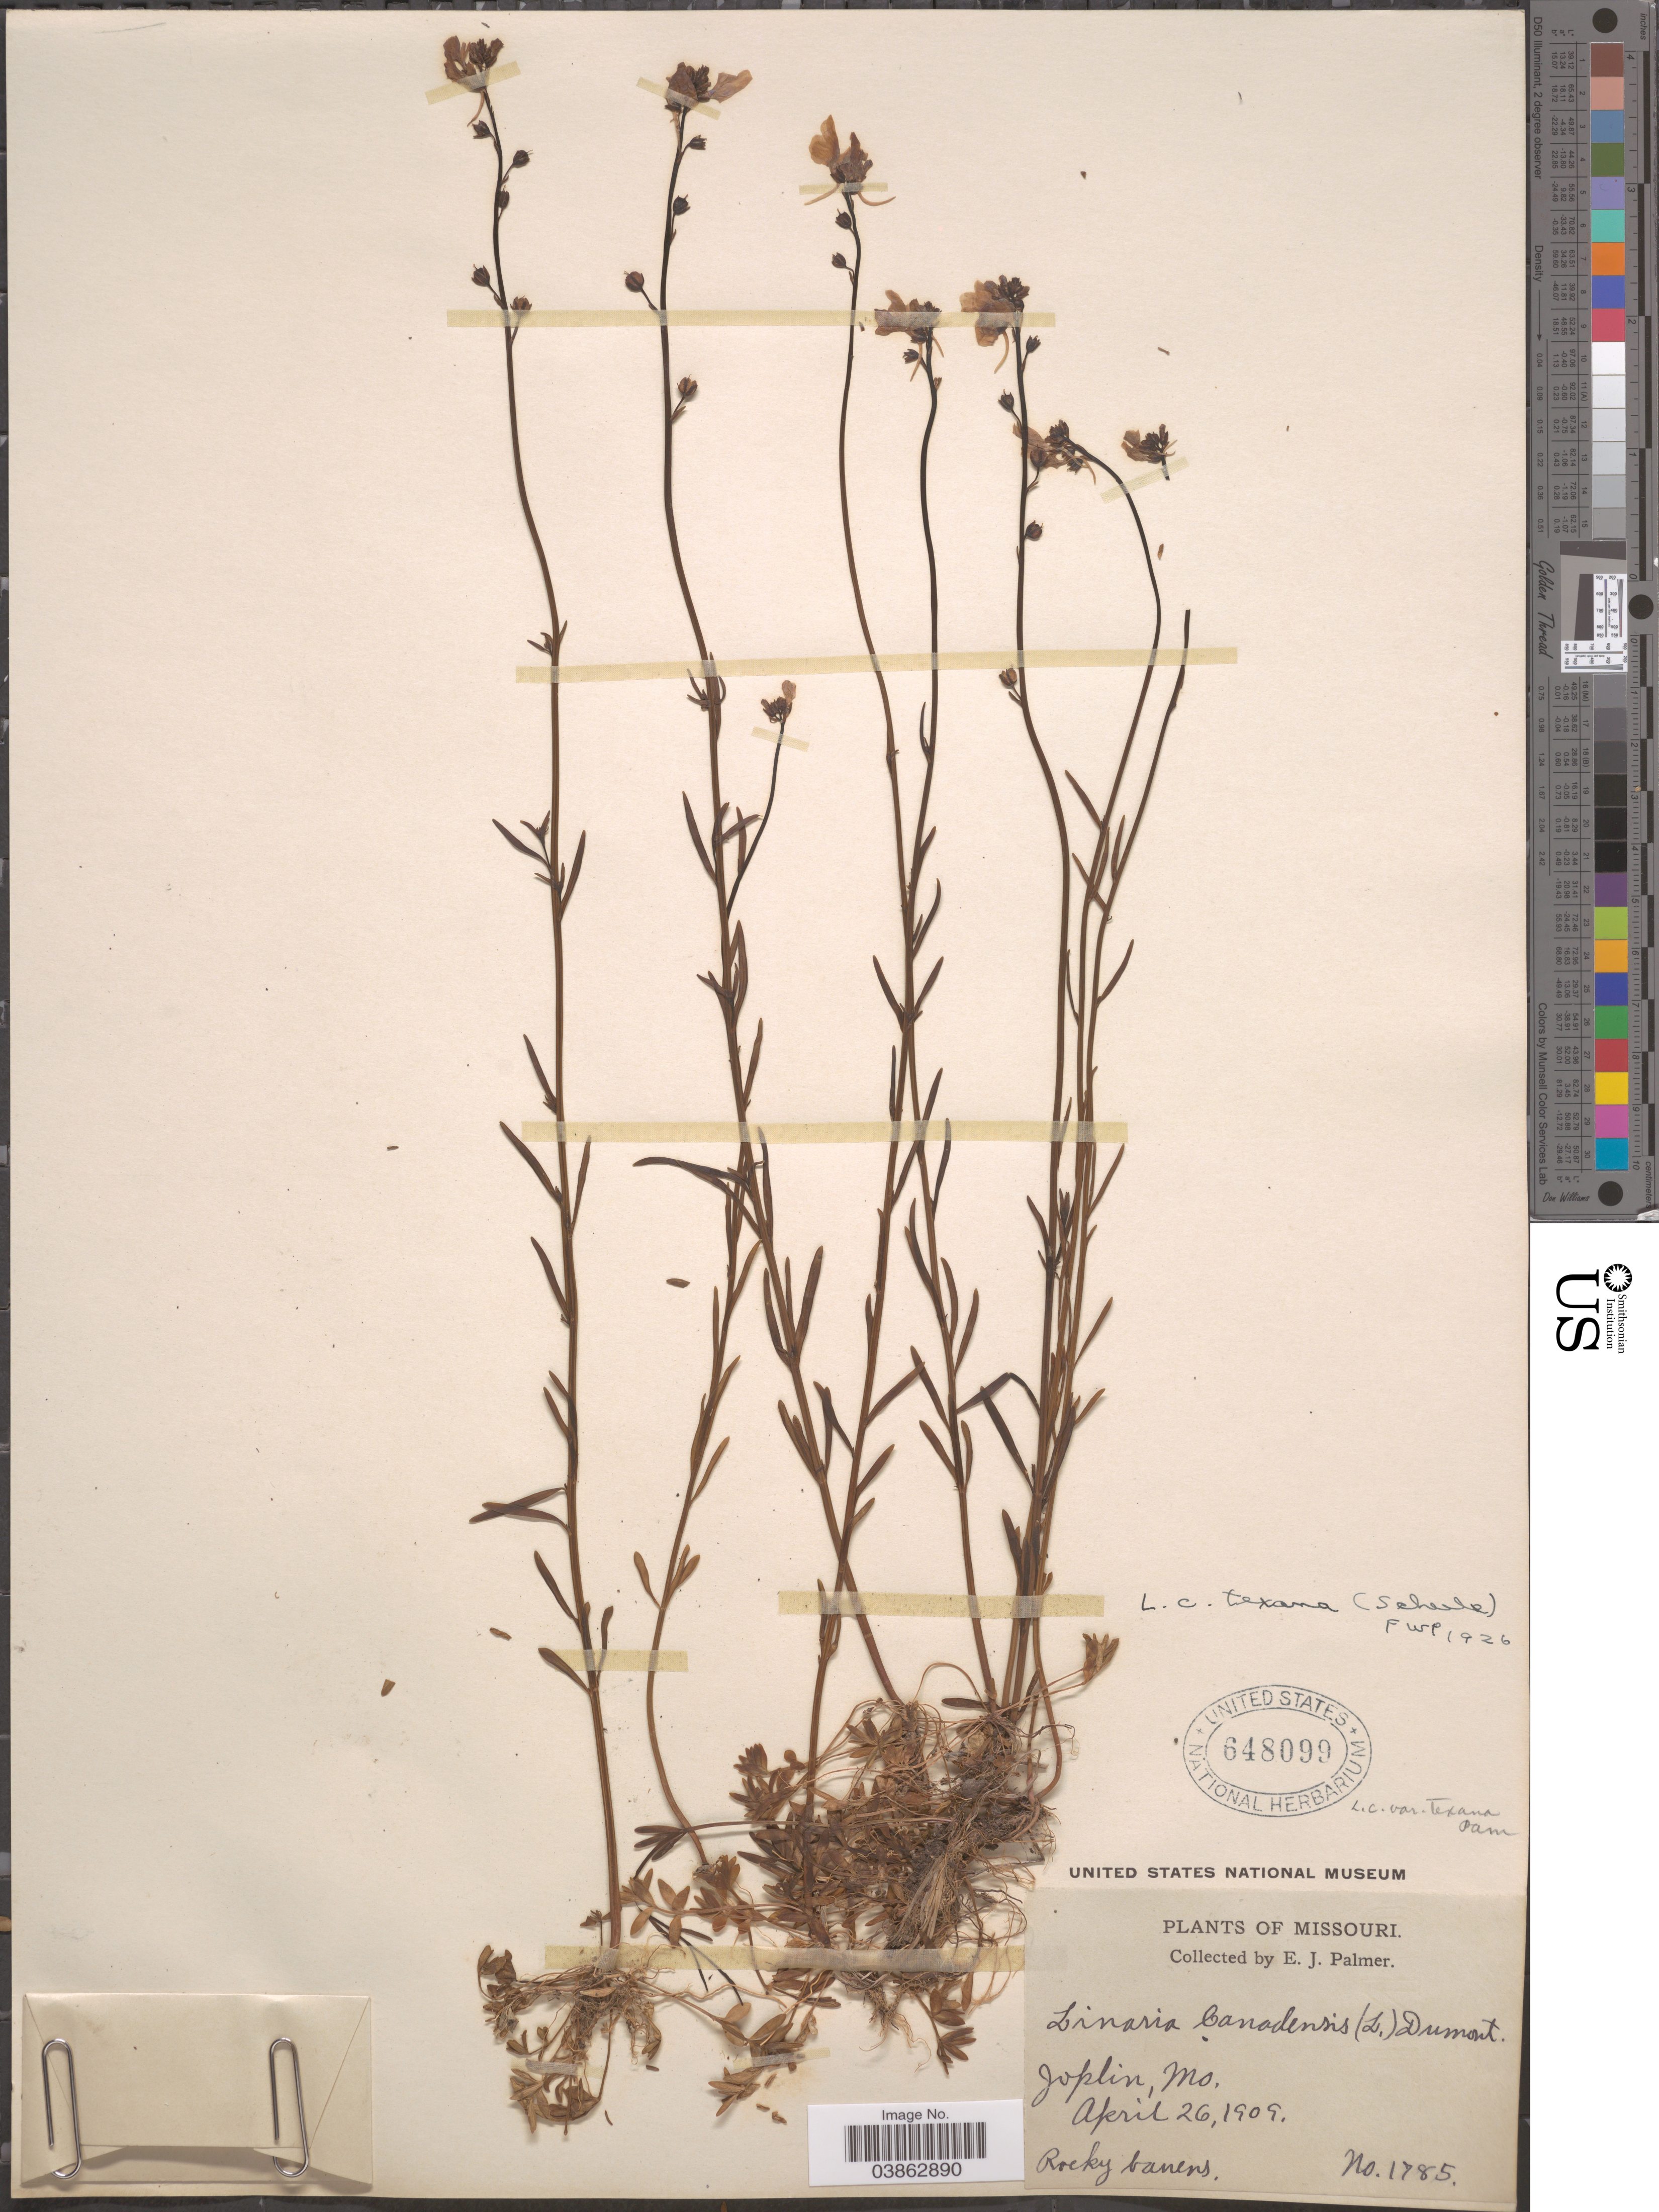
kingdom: Plantae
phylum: Tracheophyta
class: Magnoliopsida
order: Lamiales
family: Plantaginaceae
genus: Linaria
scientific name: Linaria texana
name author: Scheele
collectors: E. J. Palmer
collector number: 1785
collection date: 1909-04-26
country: United States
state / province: Missouri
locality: Joplin, Mo.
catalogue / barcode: US 648099